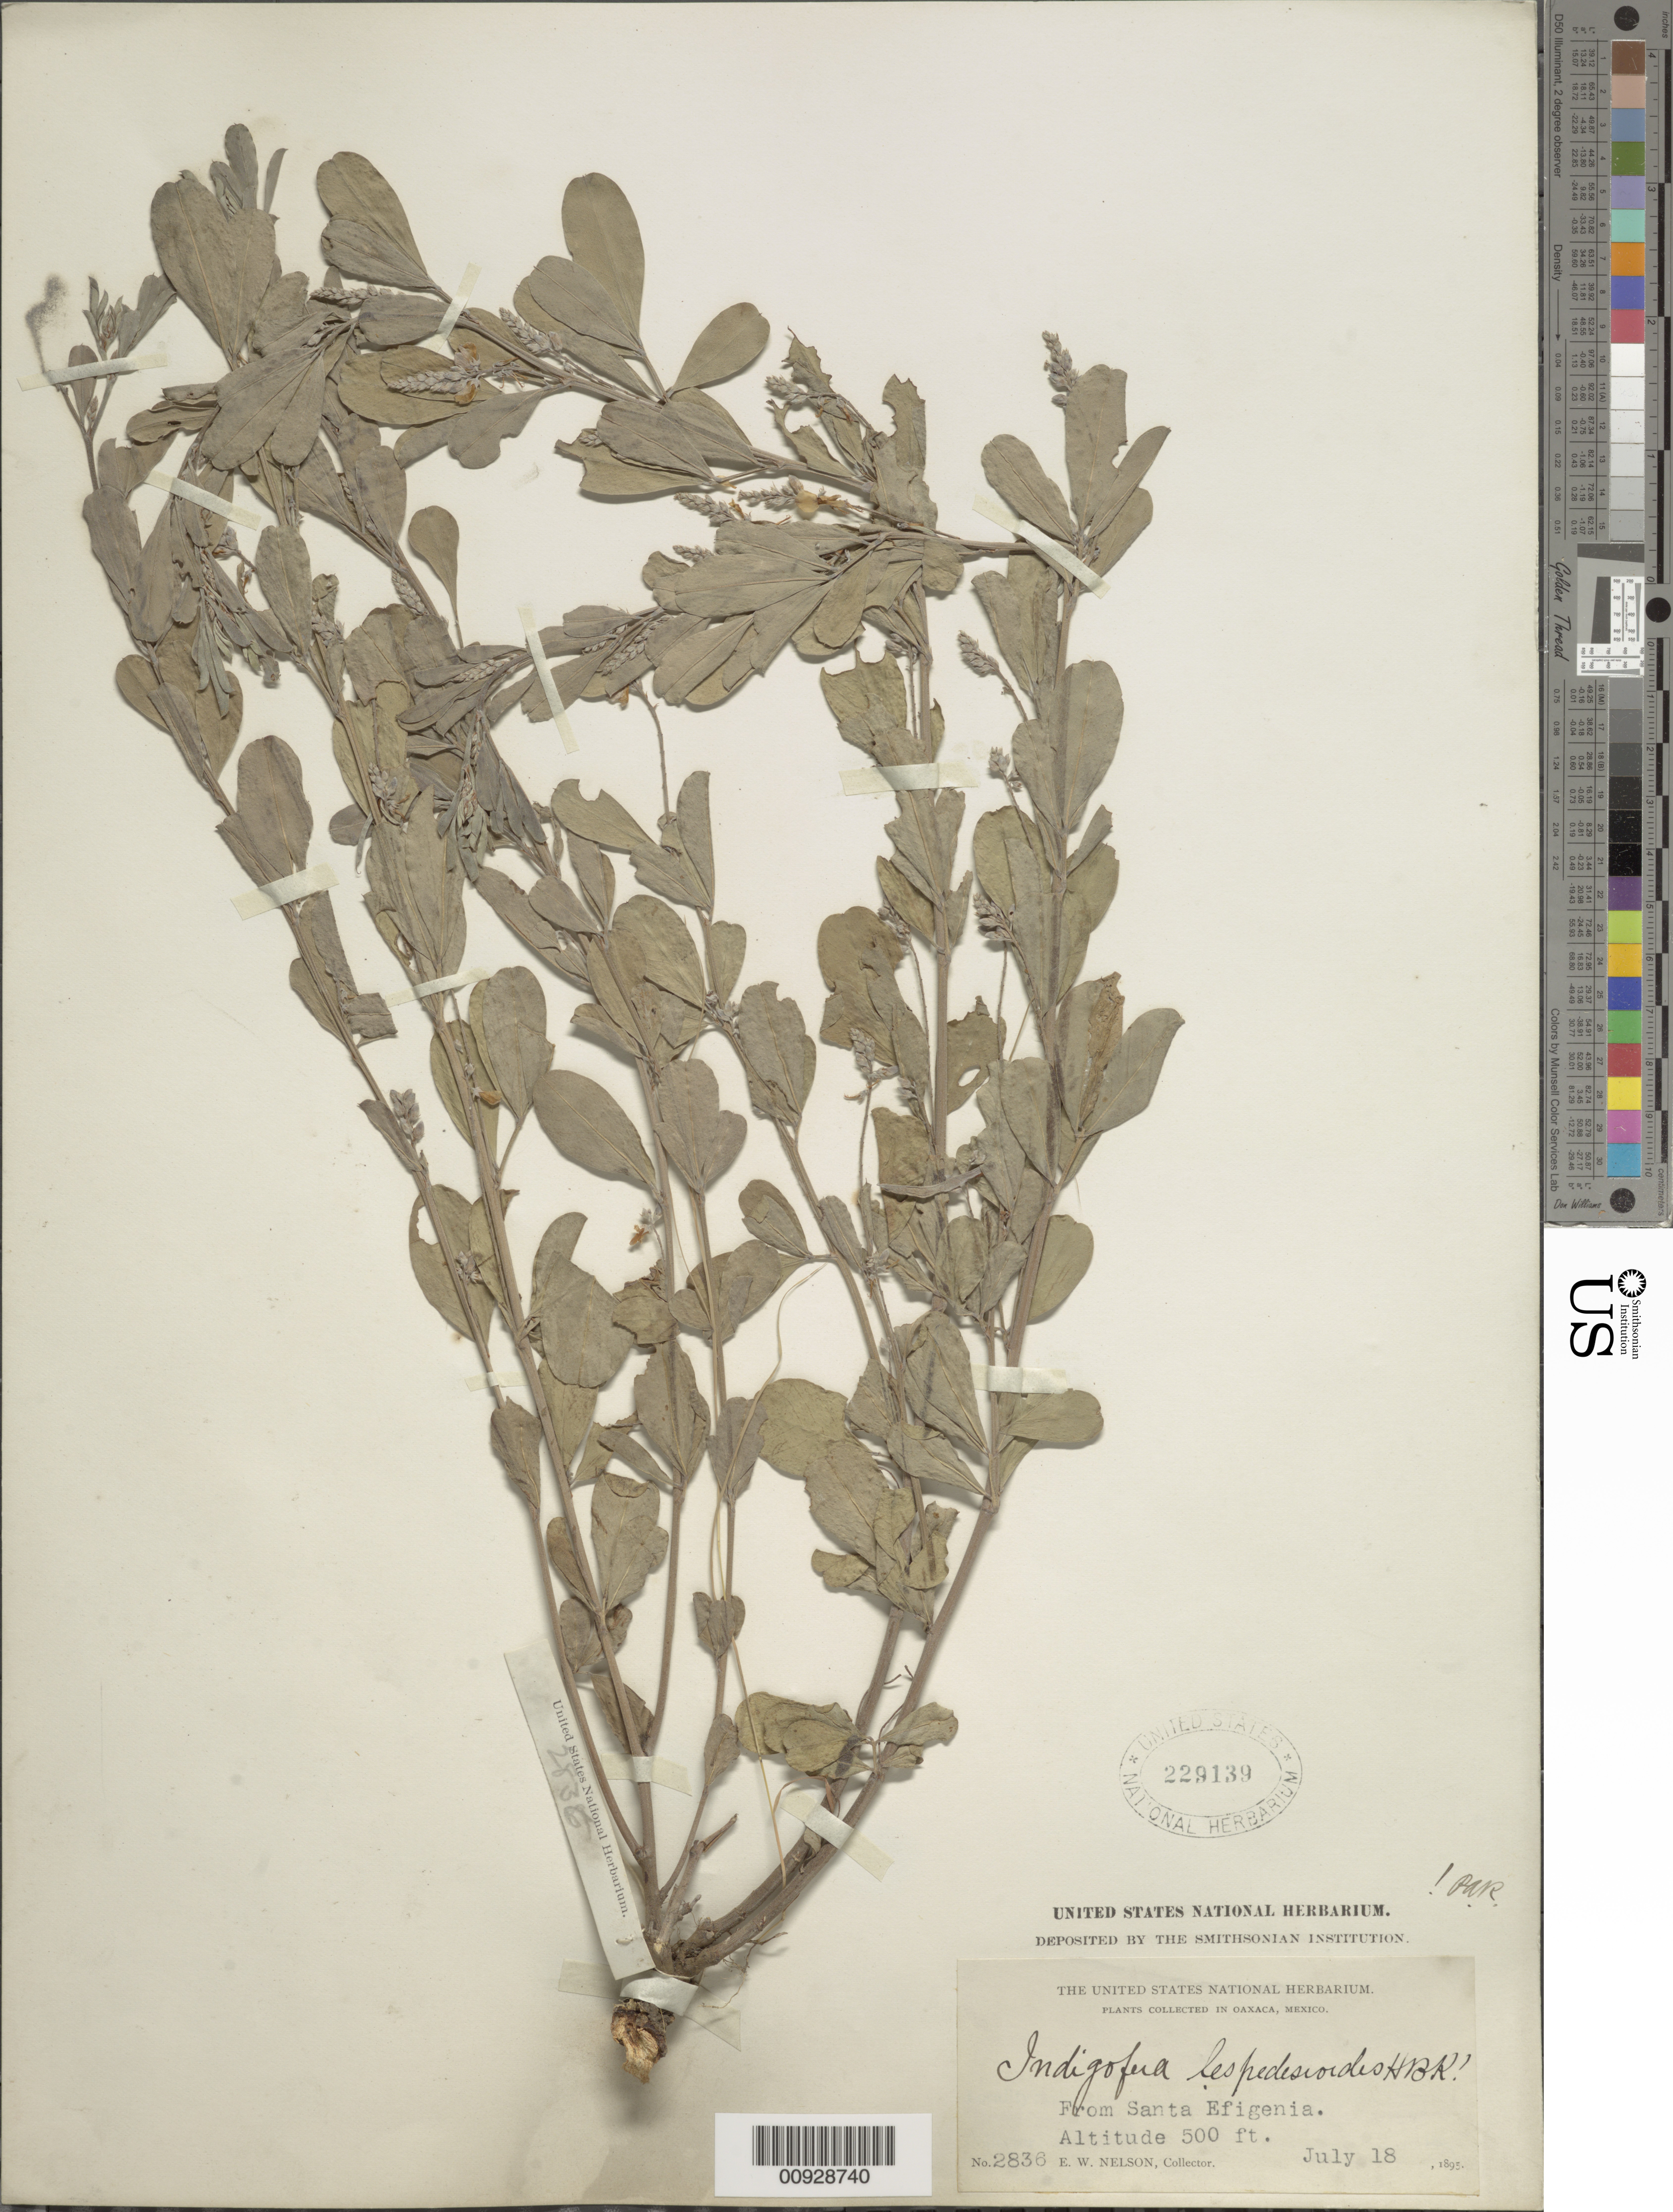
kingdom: Plantae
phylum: Tracheophyta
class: Magnoliopsida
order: Fabales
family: Fabaceae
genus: Indigofera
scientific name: Indigofera lespedezioides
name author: Kunth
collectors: E. W. Nelson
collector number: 2836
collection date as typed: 18 Jul 1895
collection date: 1895-07-18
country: Mexico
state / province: Oaxaca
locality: Santa Efigenia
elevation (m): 152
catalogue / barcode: US 229139